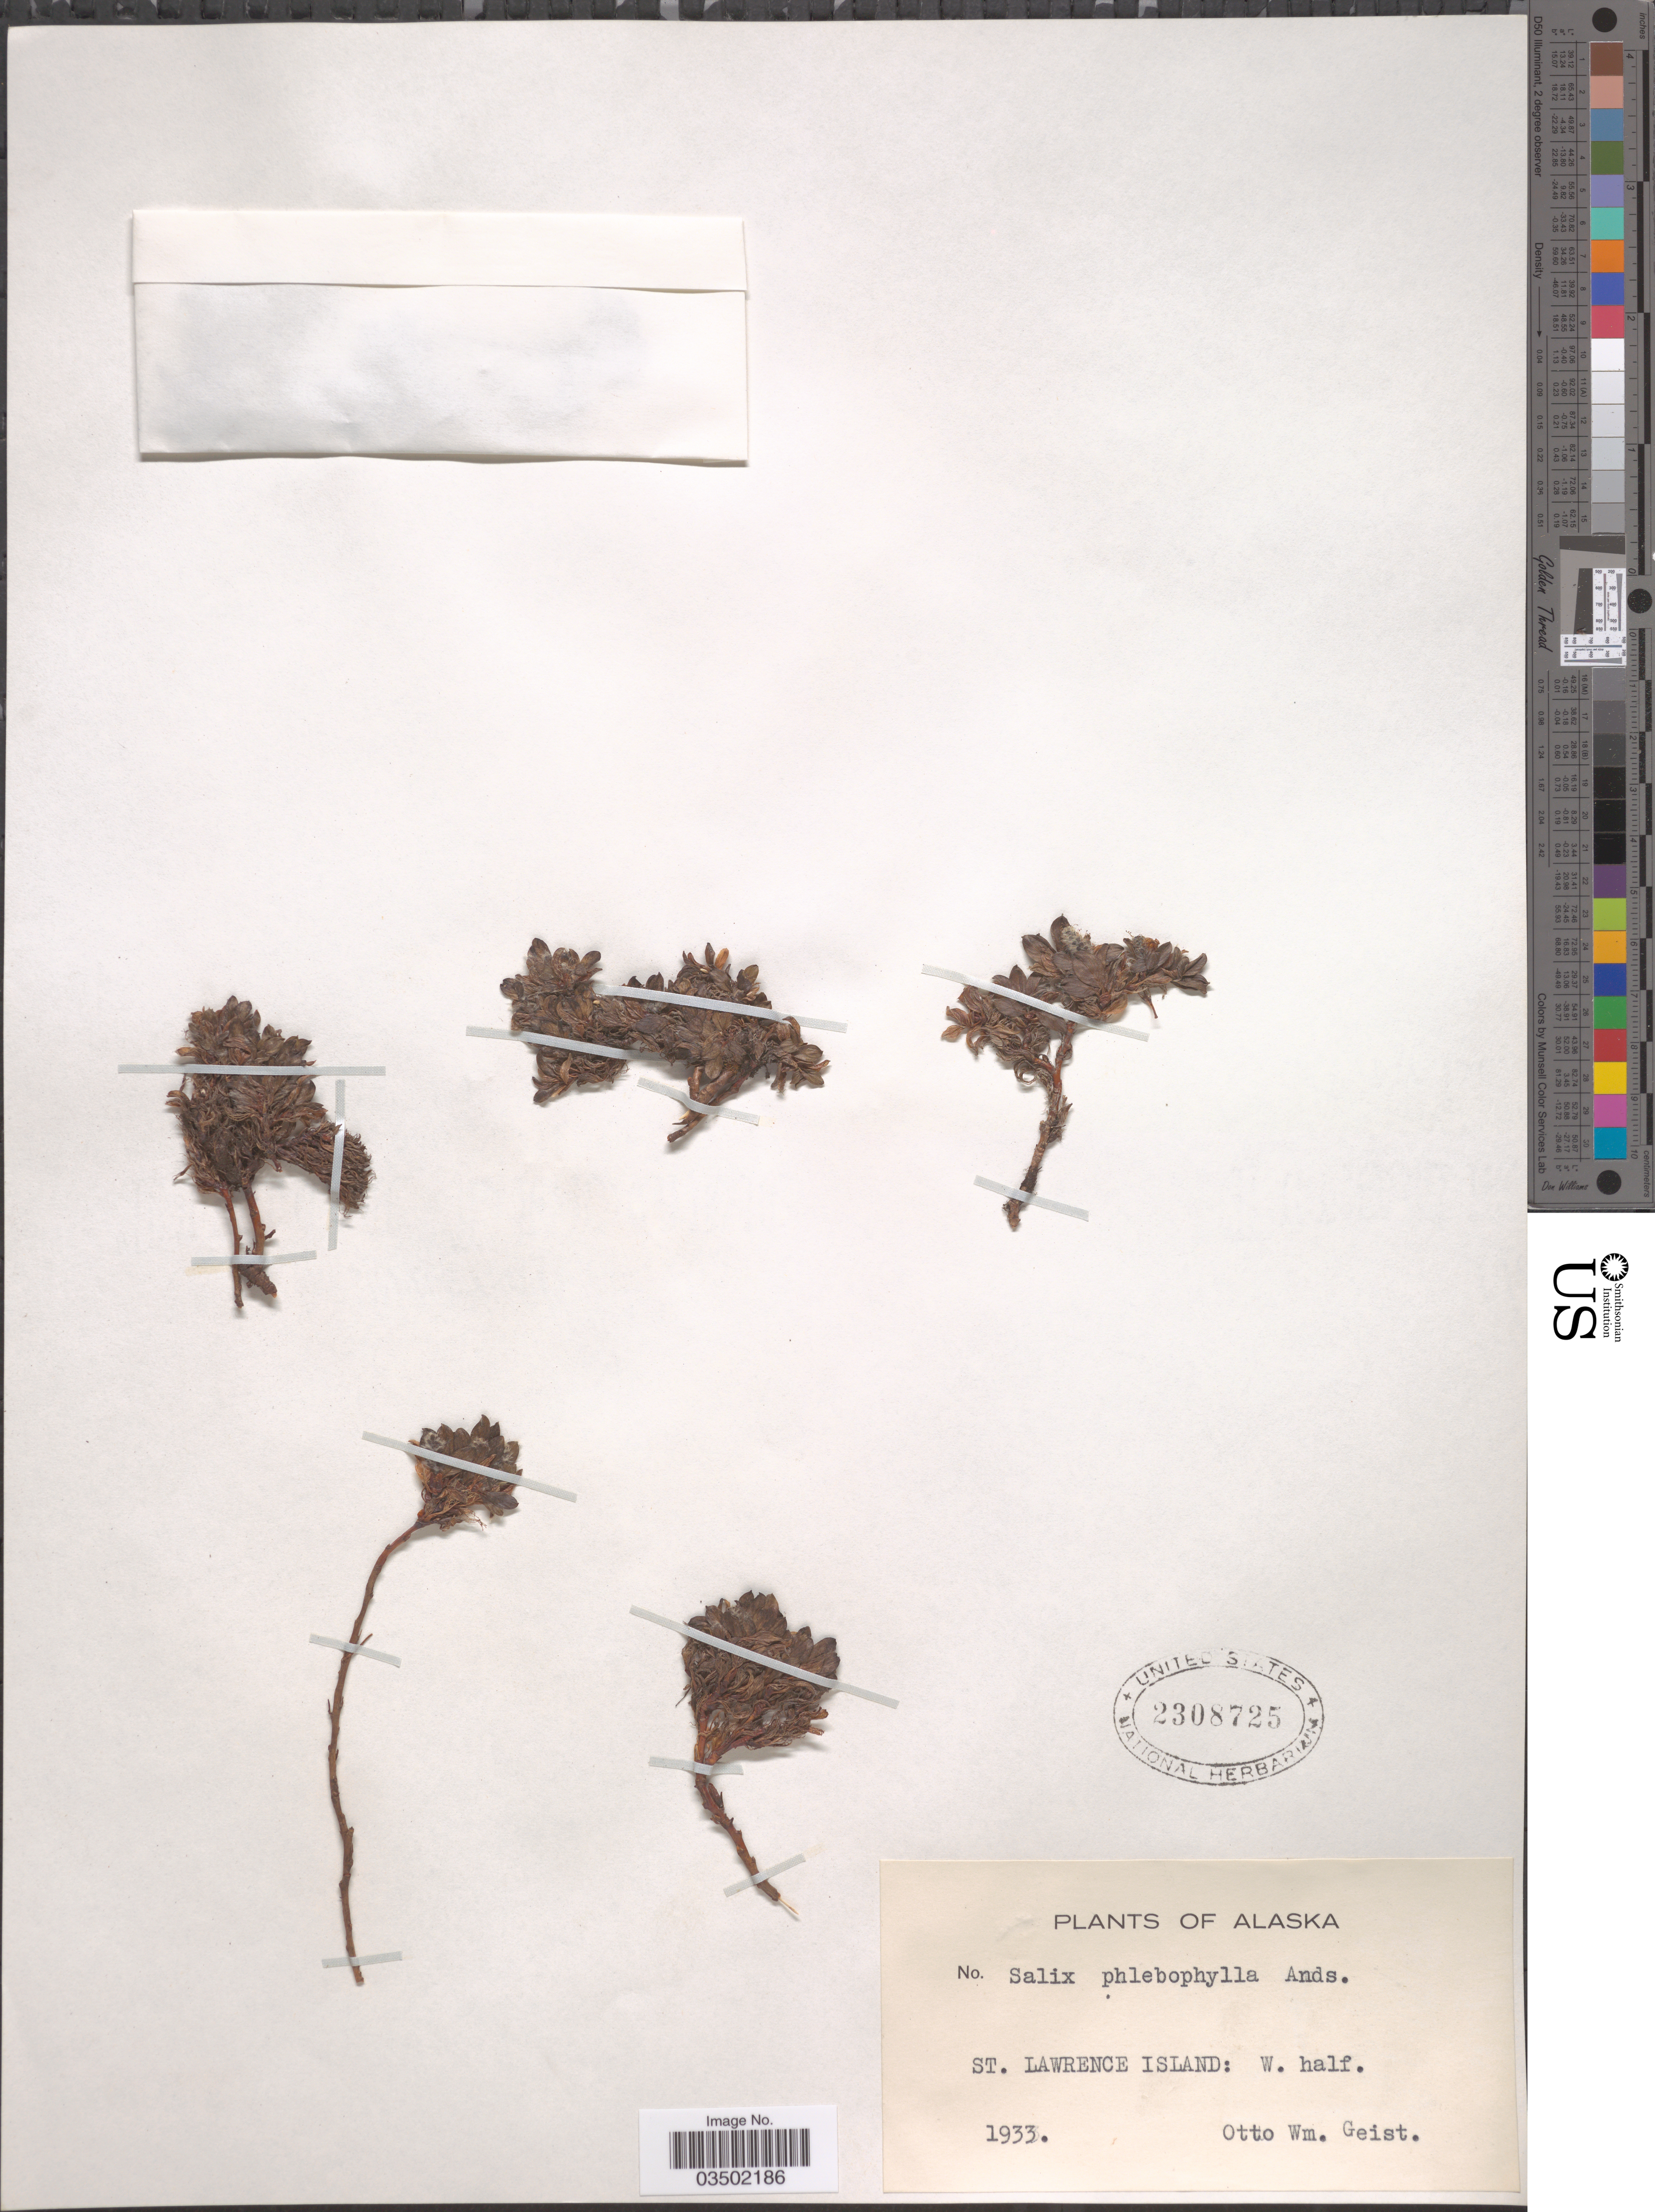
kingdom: Plantae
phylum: Tracheophyta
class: Magnoliopsida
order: Malpighiales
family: Salicaceae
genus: Salix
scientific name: Salix phlebophylla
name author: Andersson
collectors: O. Geist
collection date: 1933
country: United States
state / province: Alaska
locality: St. Lawrence Island: W. half.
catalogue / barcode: US 2308725